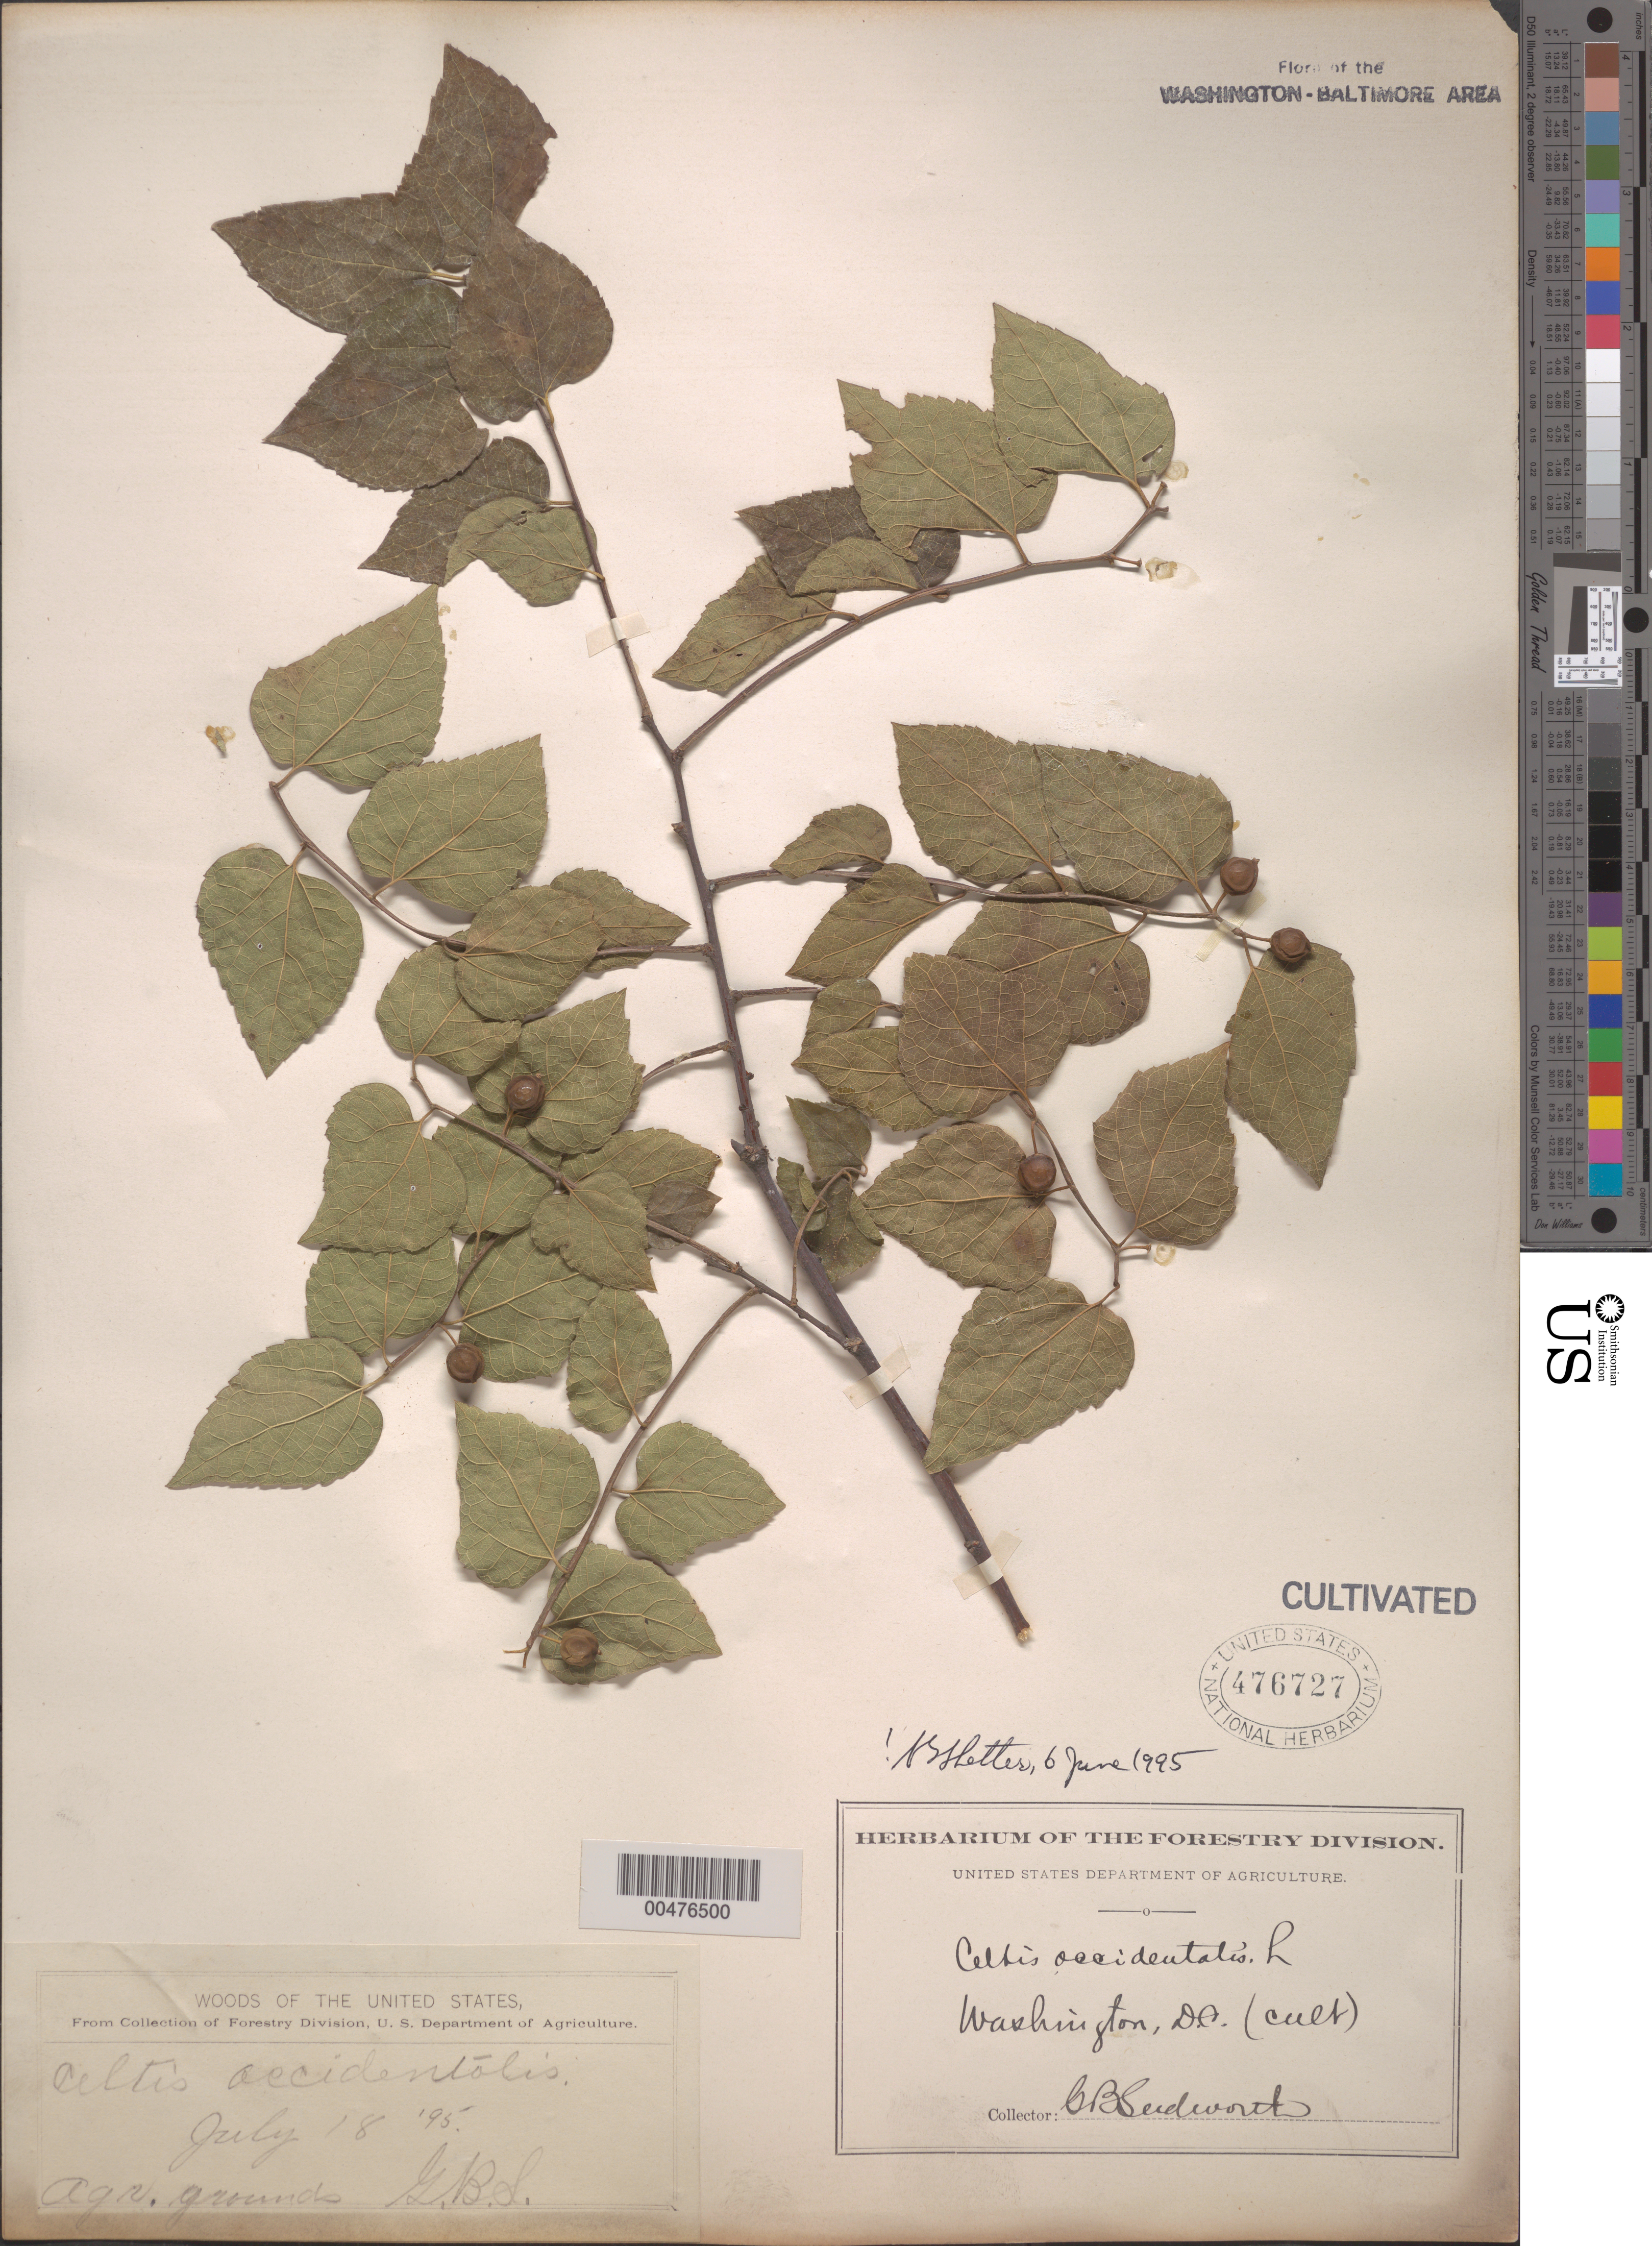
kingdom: Plantae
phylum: Tracheophyta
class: Magnoliopsida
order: Rosales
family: Cannabaceae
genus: Celtis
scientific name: Celtis occidentalis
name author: L.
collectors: G. B. Sudworth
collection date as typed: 18 Jul 1895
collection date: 1895-07-18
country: United States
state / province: District of Columbia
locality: Agricultural grounds, Washington, D.C.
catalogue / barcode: US 476727